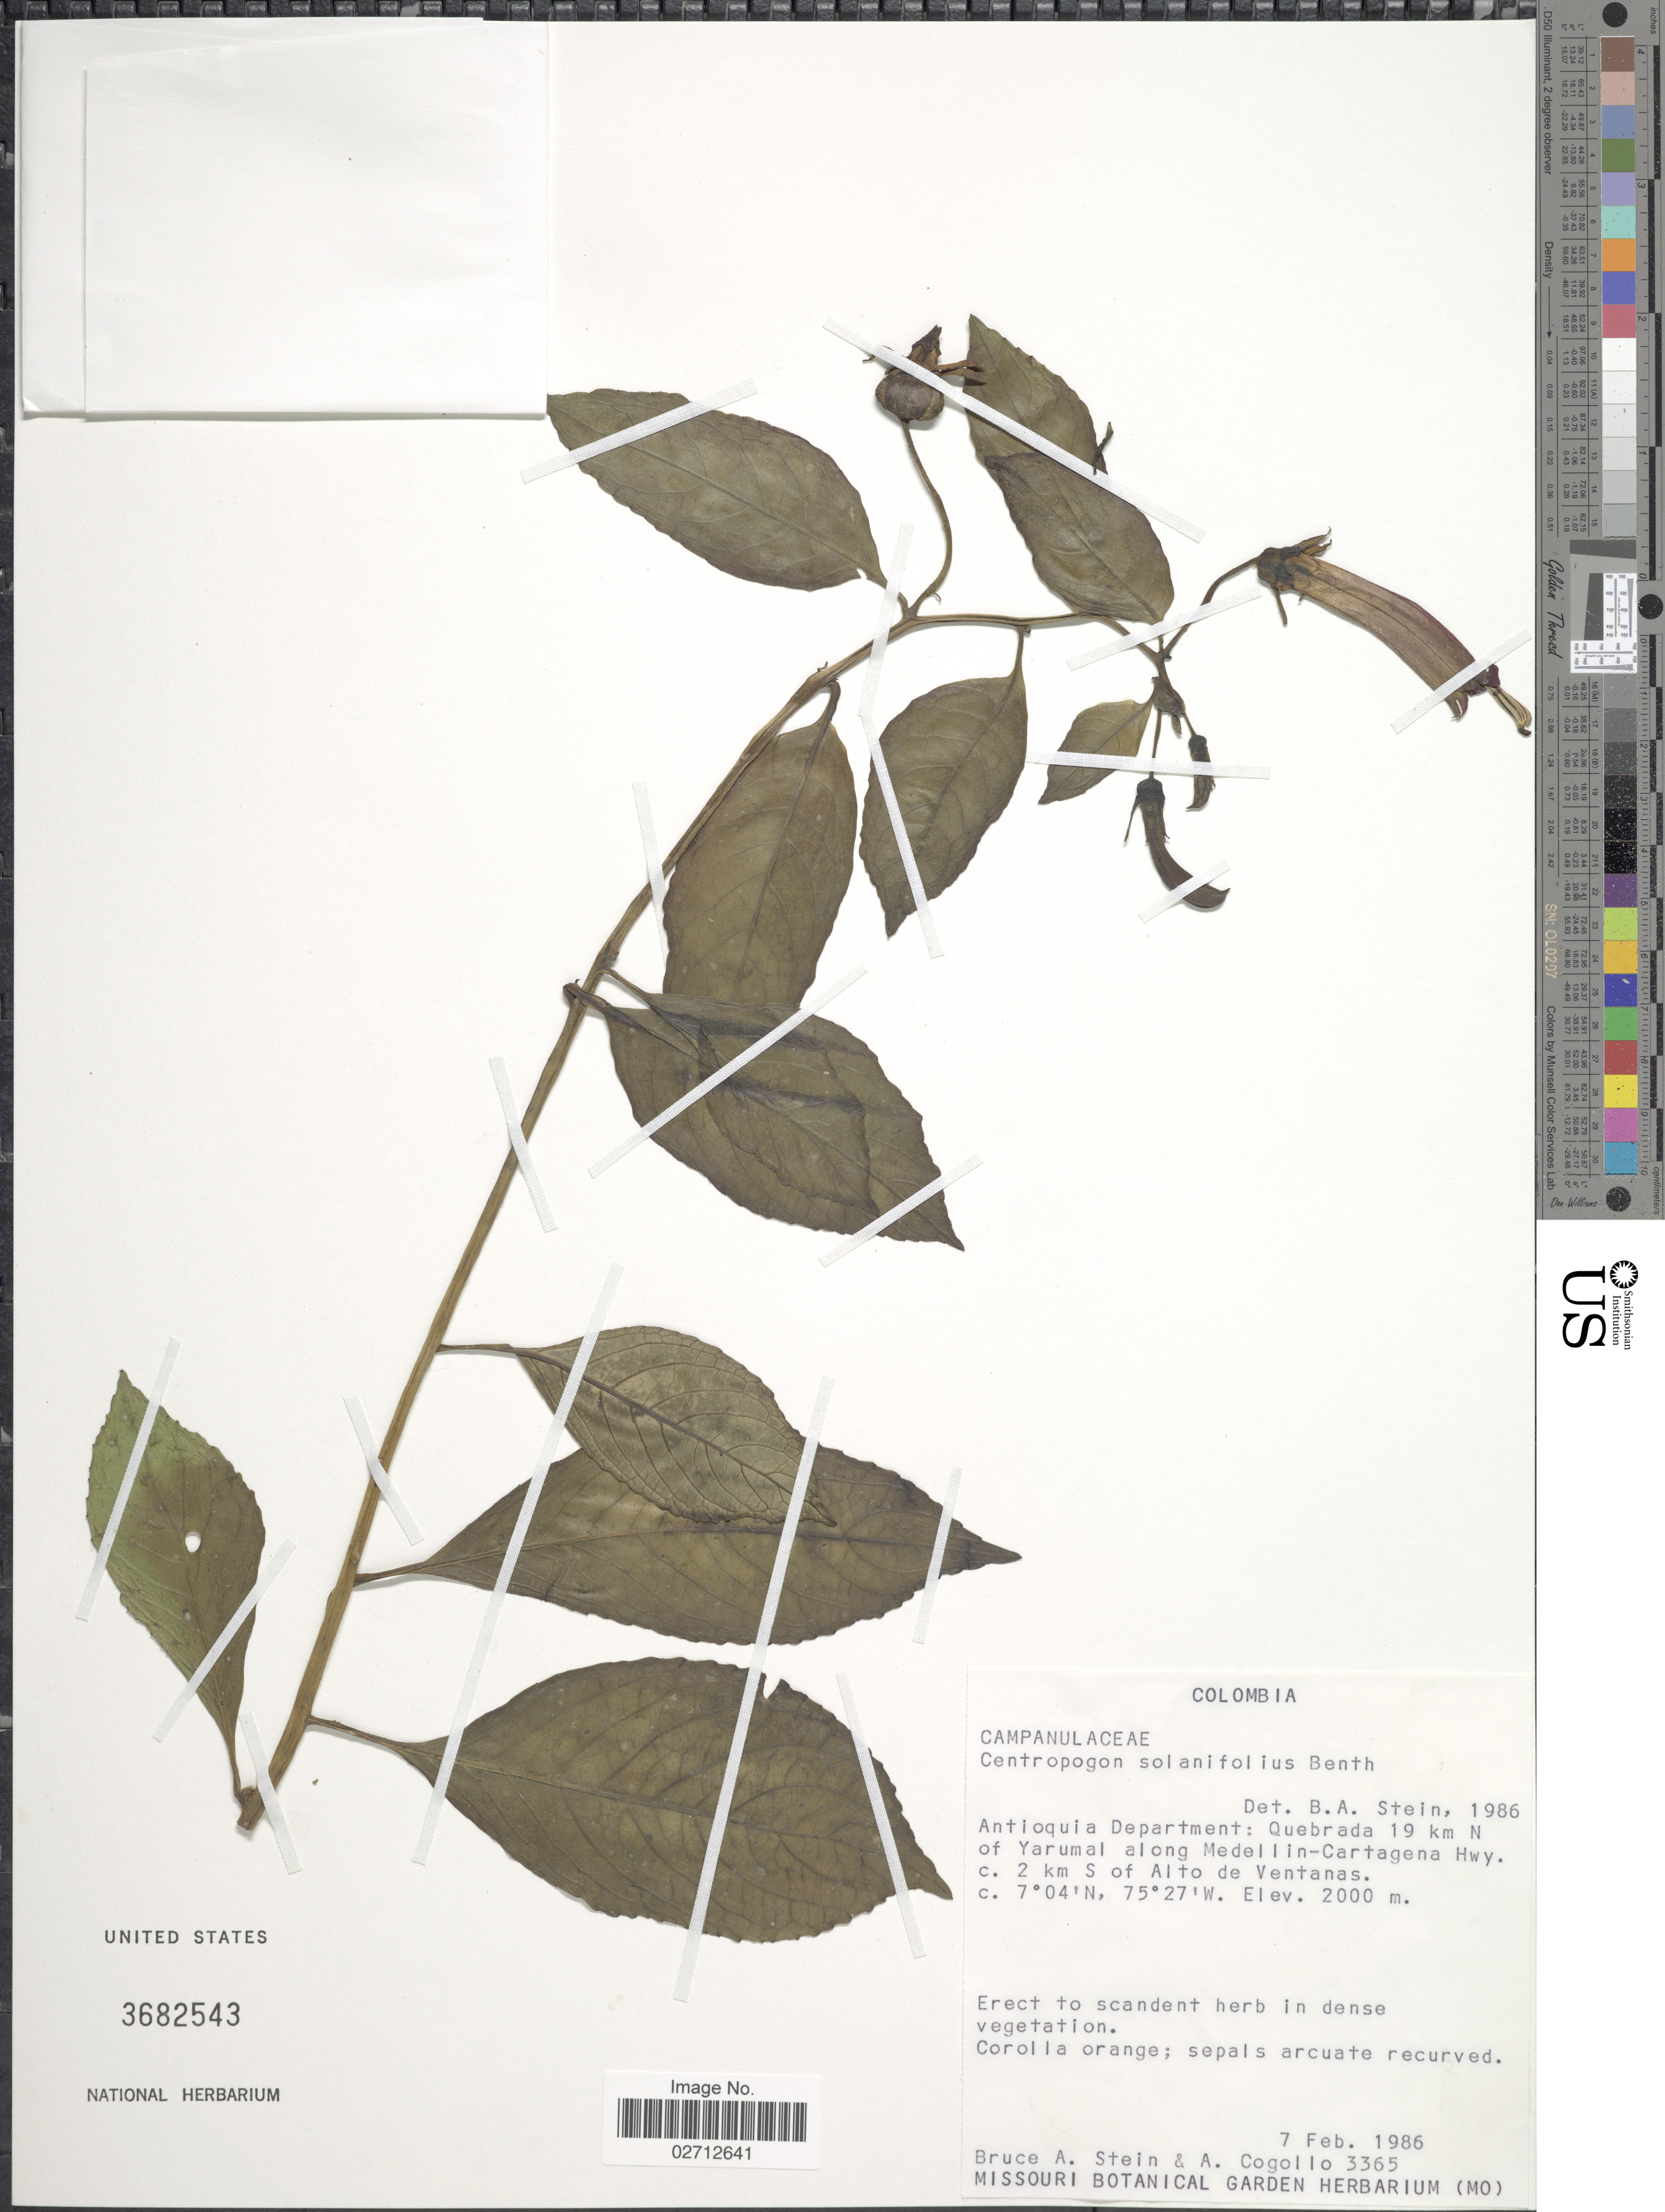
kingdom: Plantae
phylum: Tracheophyta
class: Magnoliopsida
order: Asterales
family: Campanulaceae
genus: Centropogon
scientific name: Centropogon solanifolius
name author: Benth.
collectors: B. A. Stein & A. Cogollo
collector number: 3365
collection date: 1986-02-07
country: Colombia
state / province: Antioquia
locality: Antioquia Department: Quebrada 19 km N of Yarumal along Medellin-Cartagena hwy. c. 2 km S of Alto de Ventanas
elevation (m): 2000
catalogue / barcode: US 3682543